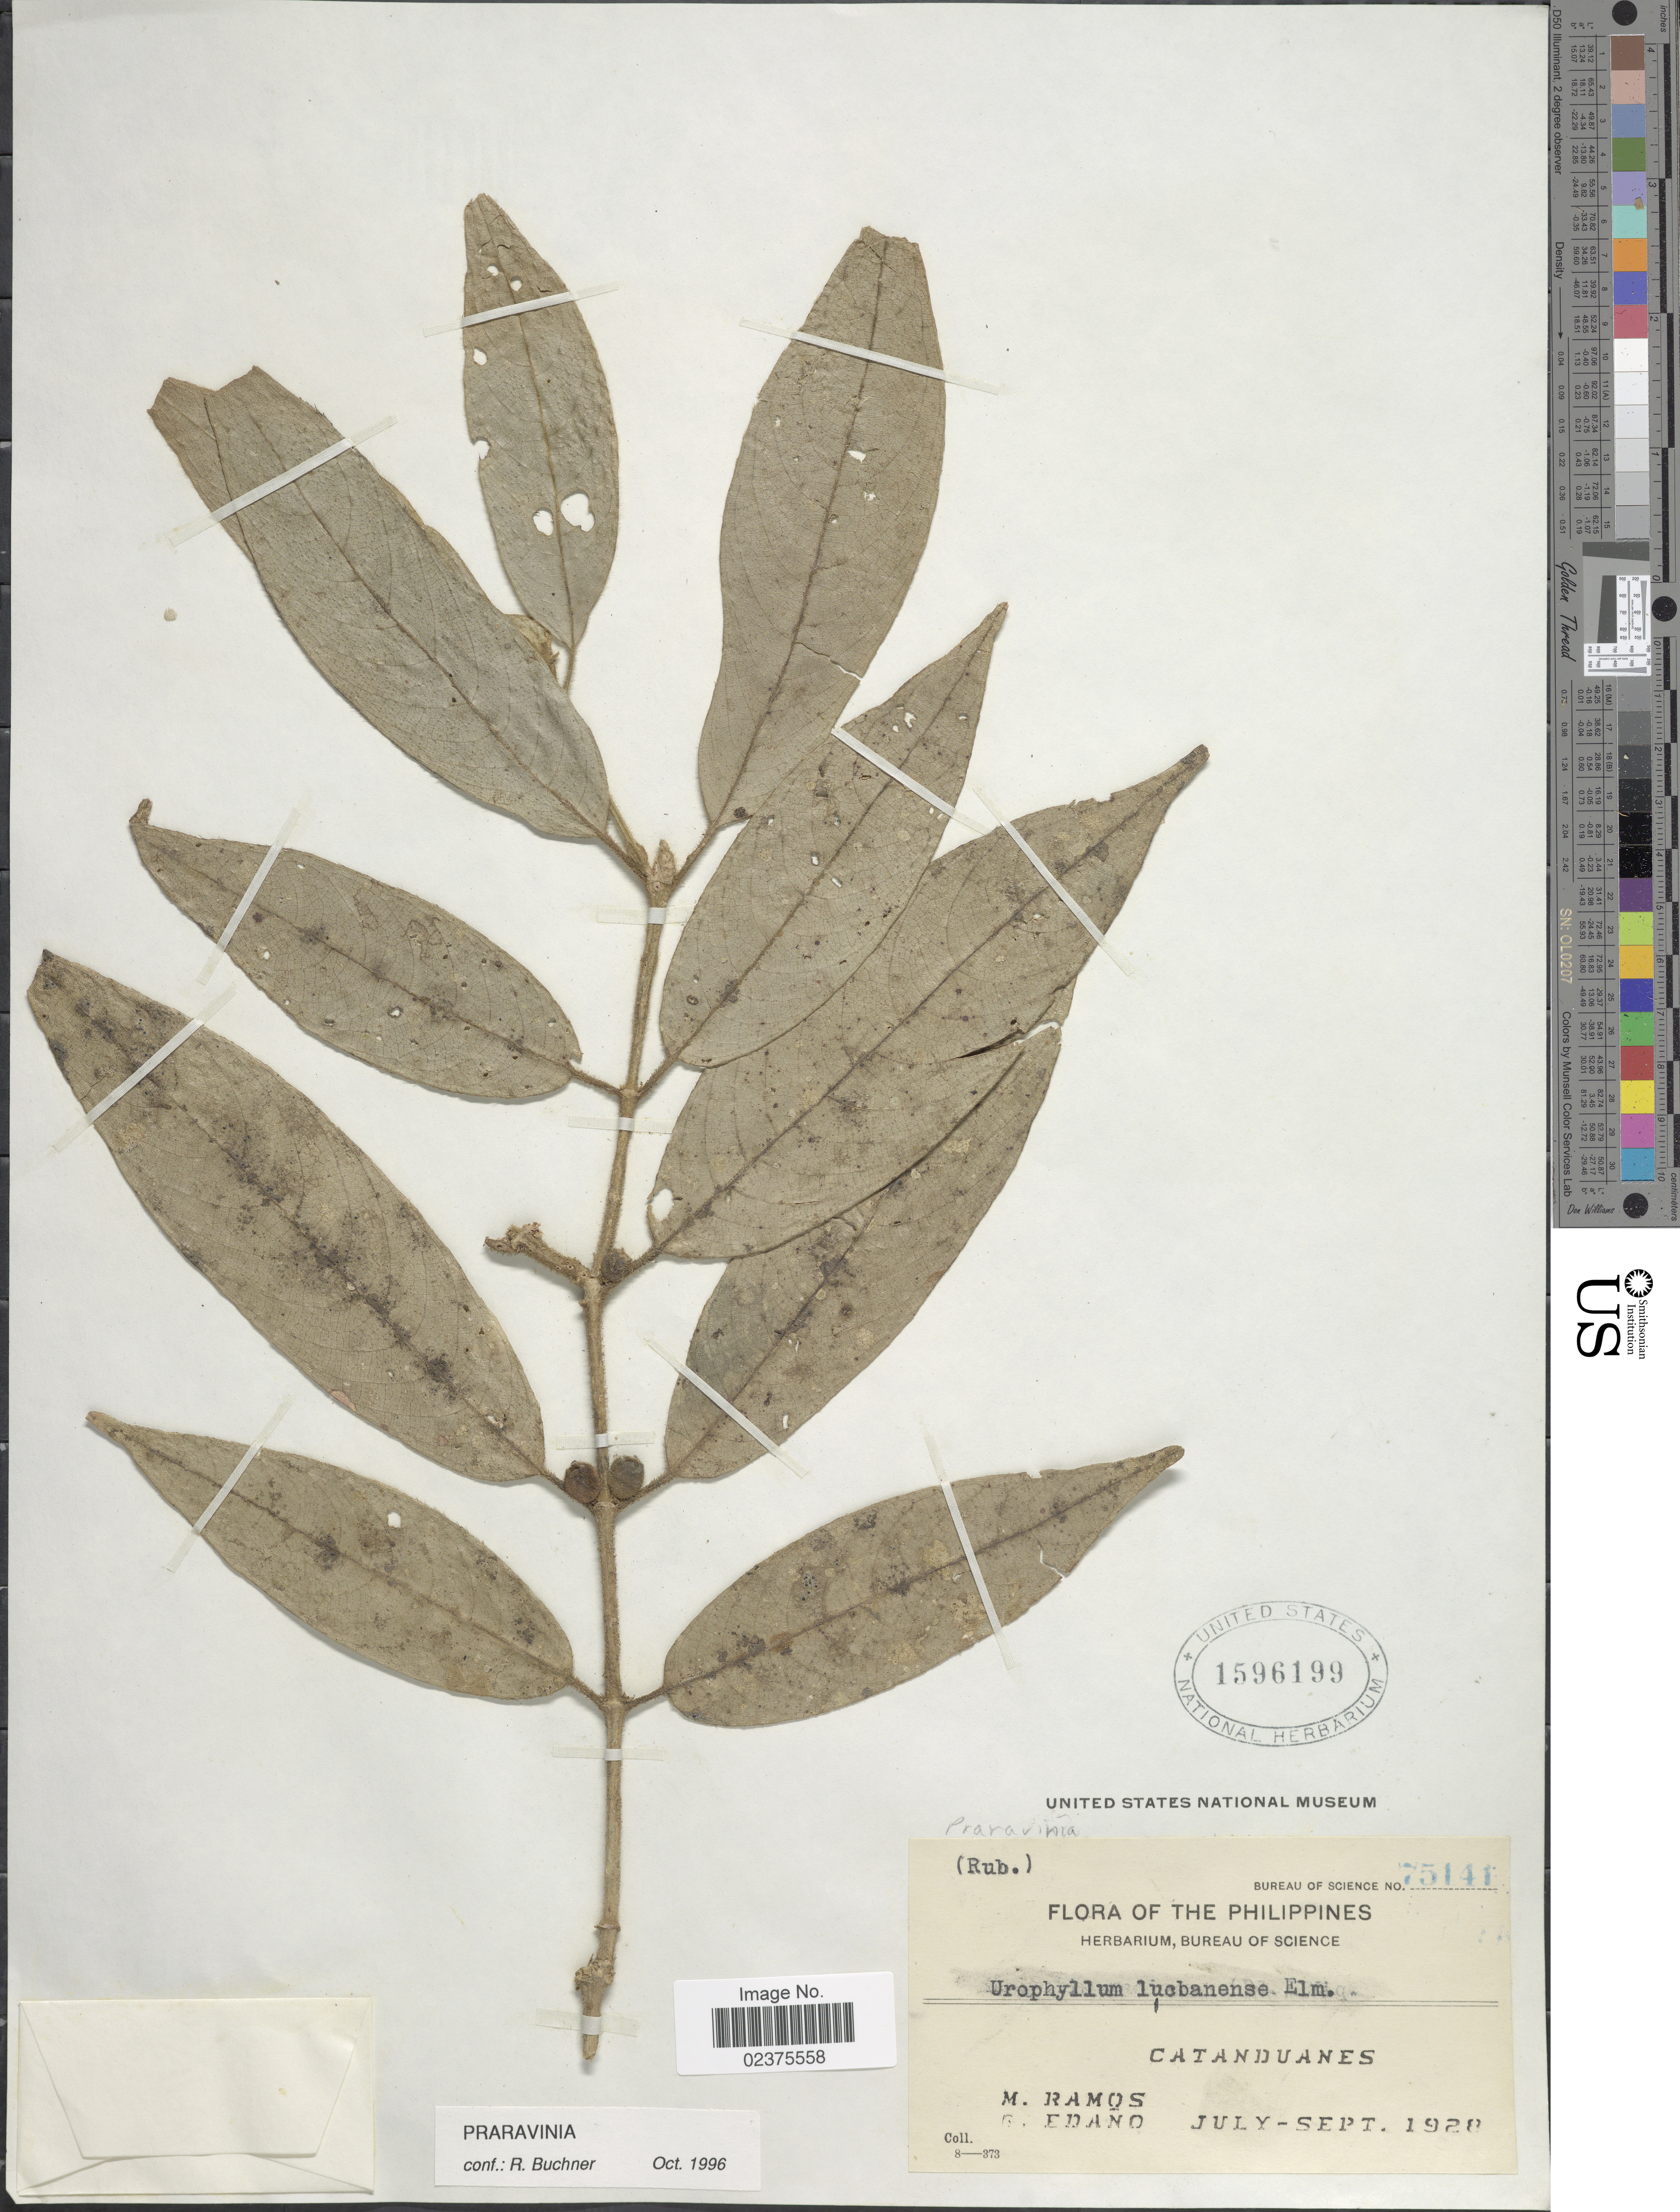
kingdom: Plantae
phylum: Tracheophyta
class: Magnoliopsida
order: Gentianales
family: Rubiaceae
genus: Praravinia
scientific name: Praravinia sp.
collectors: M. Ramos & G. E. Edaño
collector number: Bureau of Science 75141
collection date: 1928-07/1928-09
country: Philippines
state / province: Bicol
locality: Catanduanes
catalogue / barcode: US 1596199